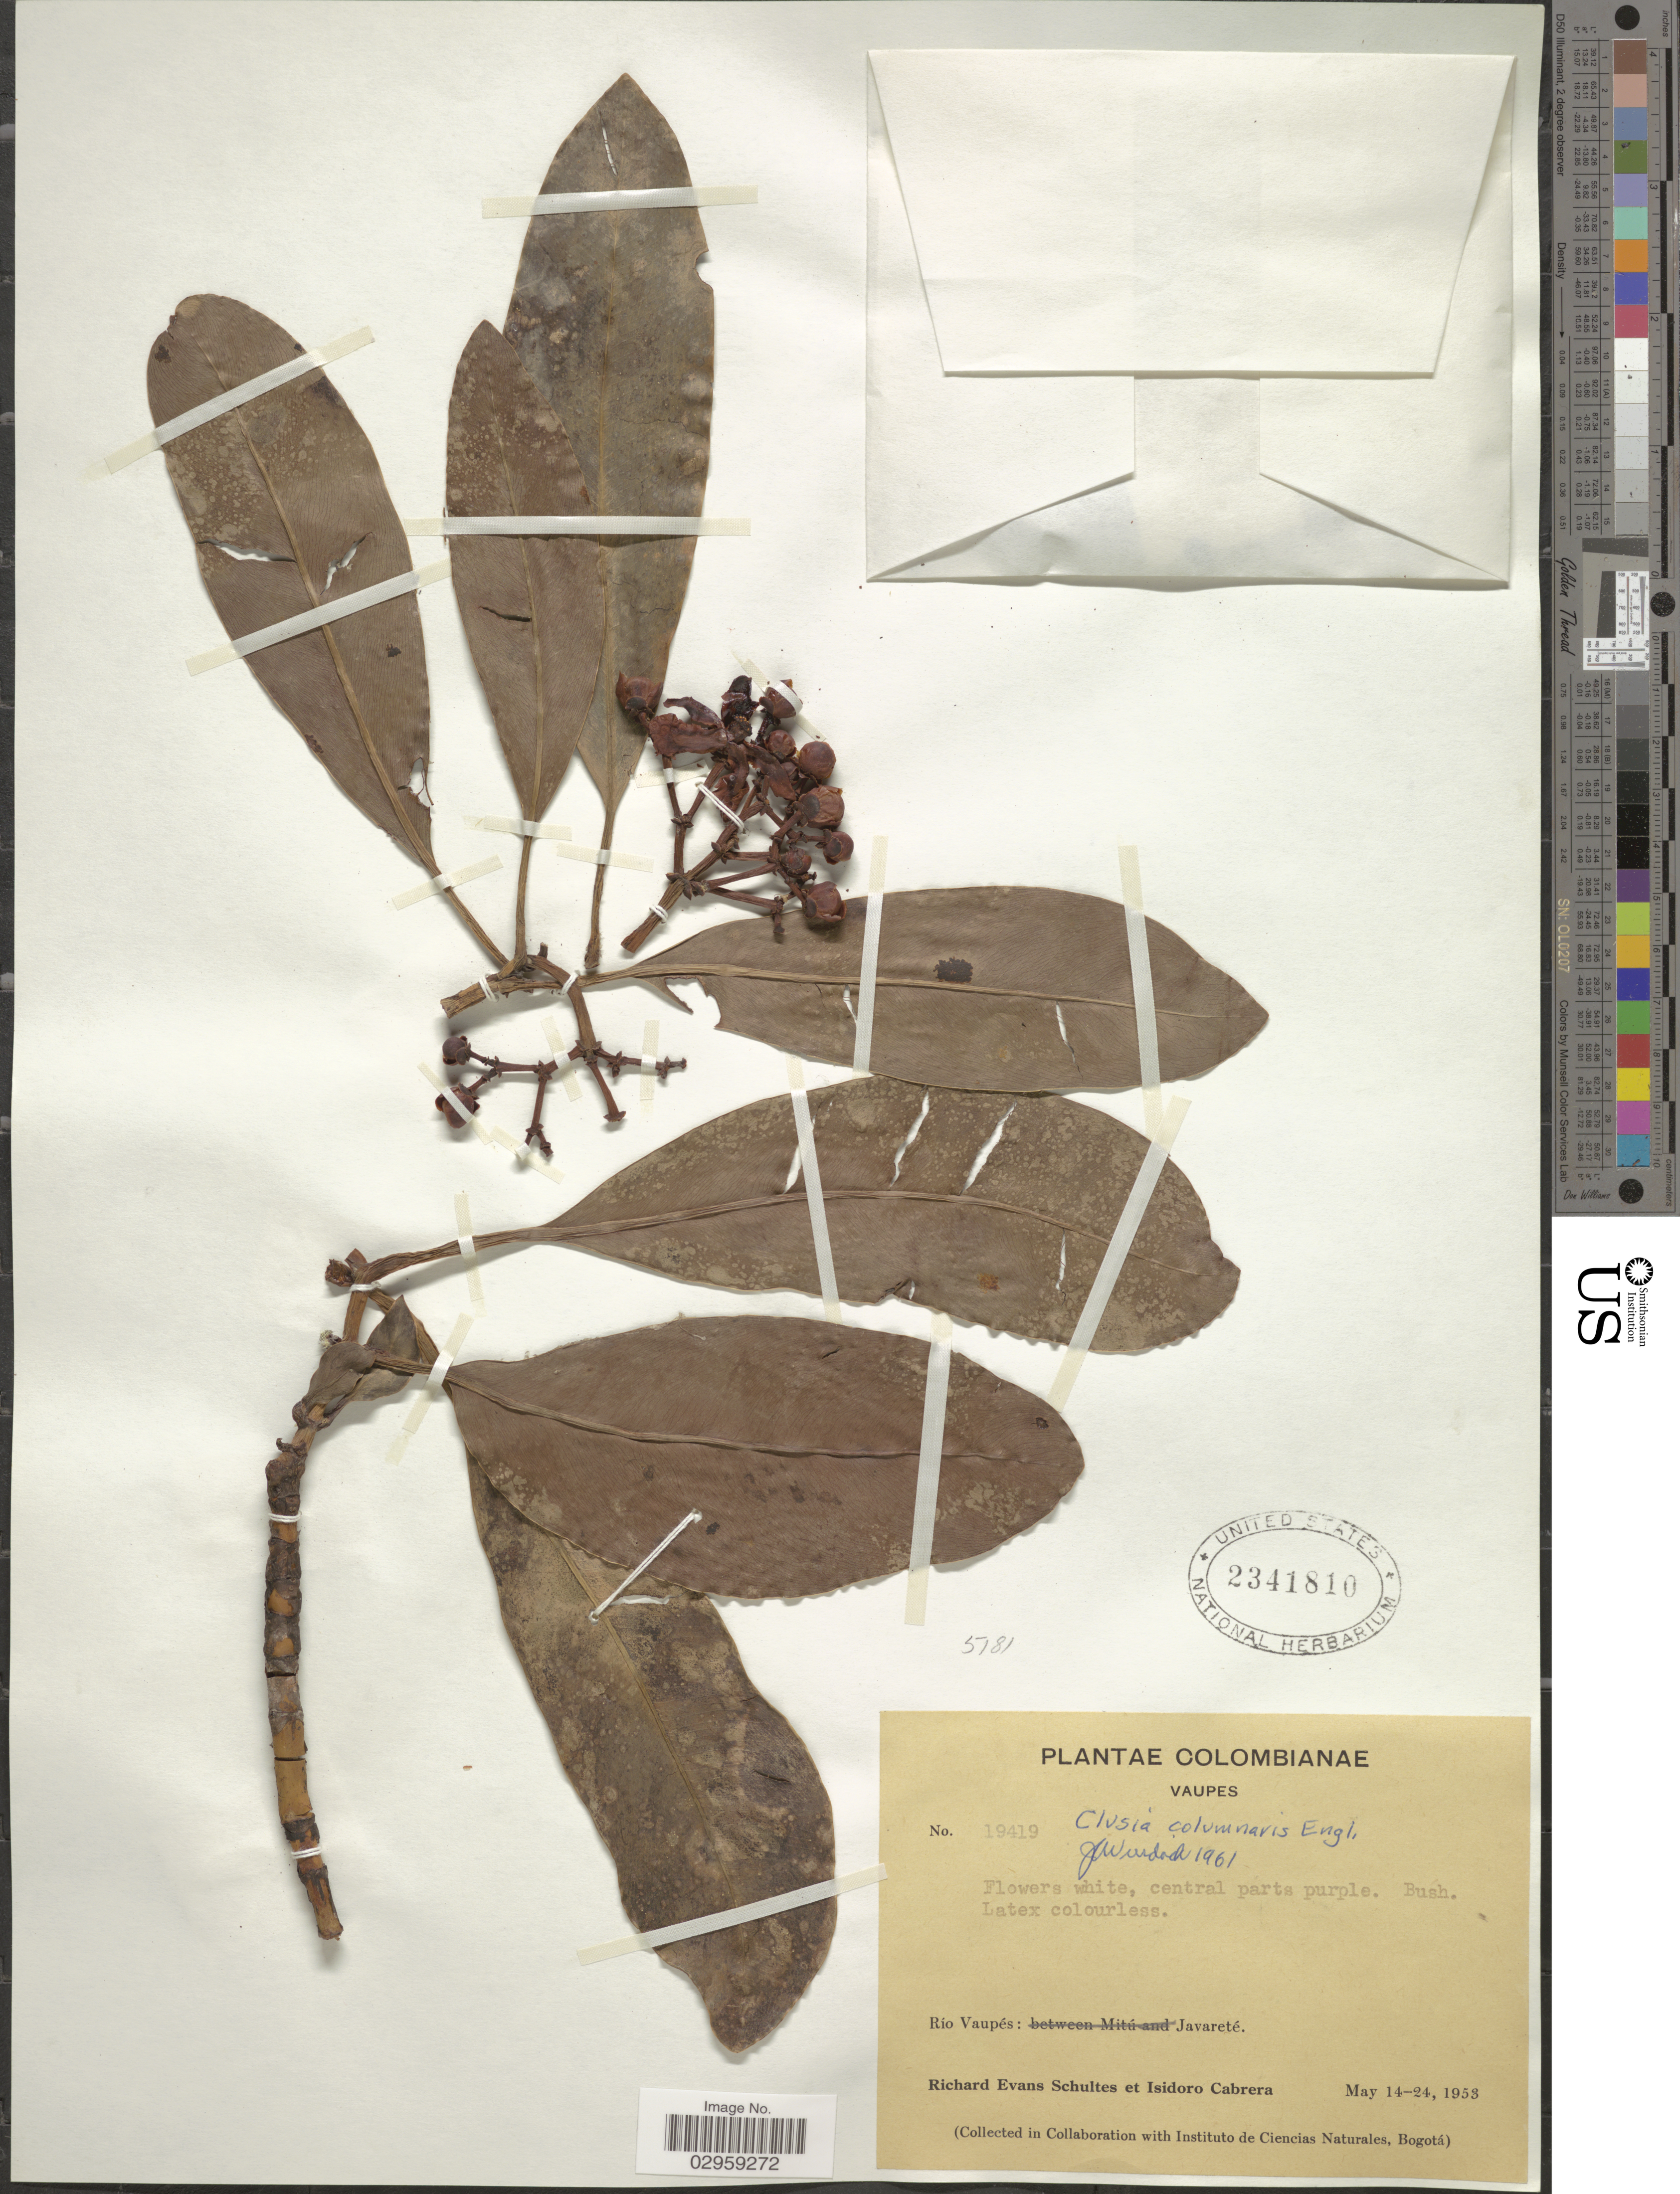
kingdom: Plantae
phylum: Tracheophyta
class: Magnoliopsida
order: Malpighiales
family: Clusiaceae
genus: Clusia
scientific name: Clusia columnaris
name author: Engl.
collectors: R. E. Schultes & I. Cabrera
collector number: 19419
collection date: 1953-05-14/1953-05-24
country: Colombia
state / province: Vaupés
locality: Río Vaupés: Javareté.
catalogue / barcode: US 2341810